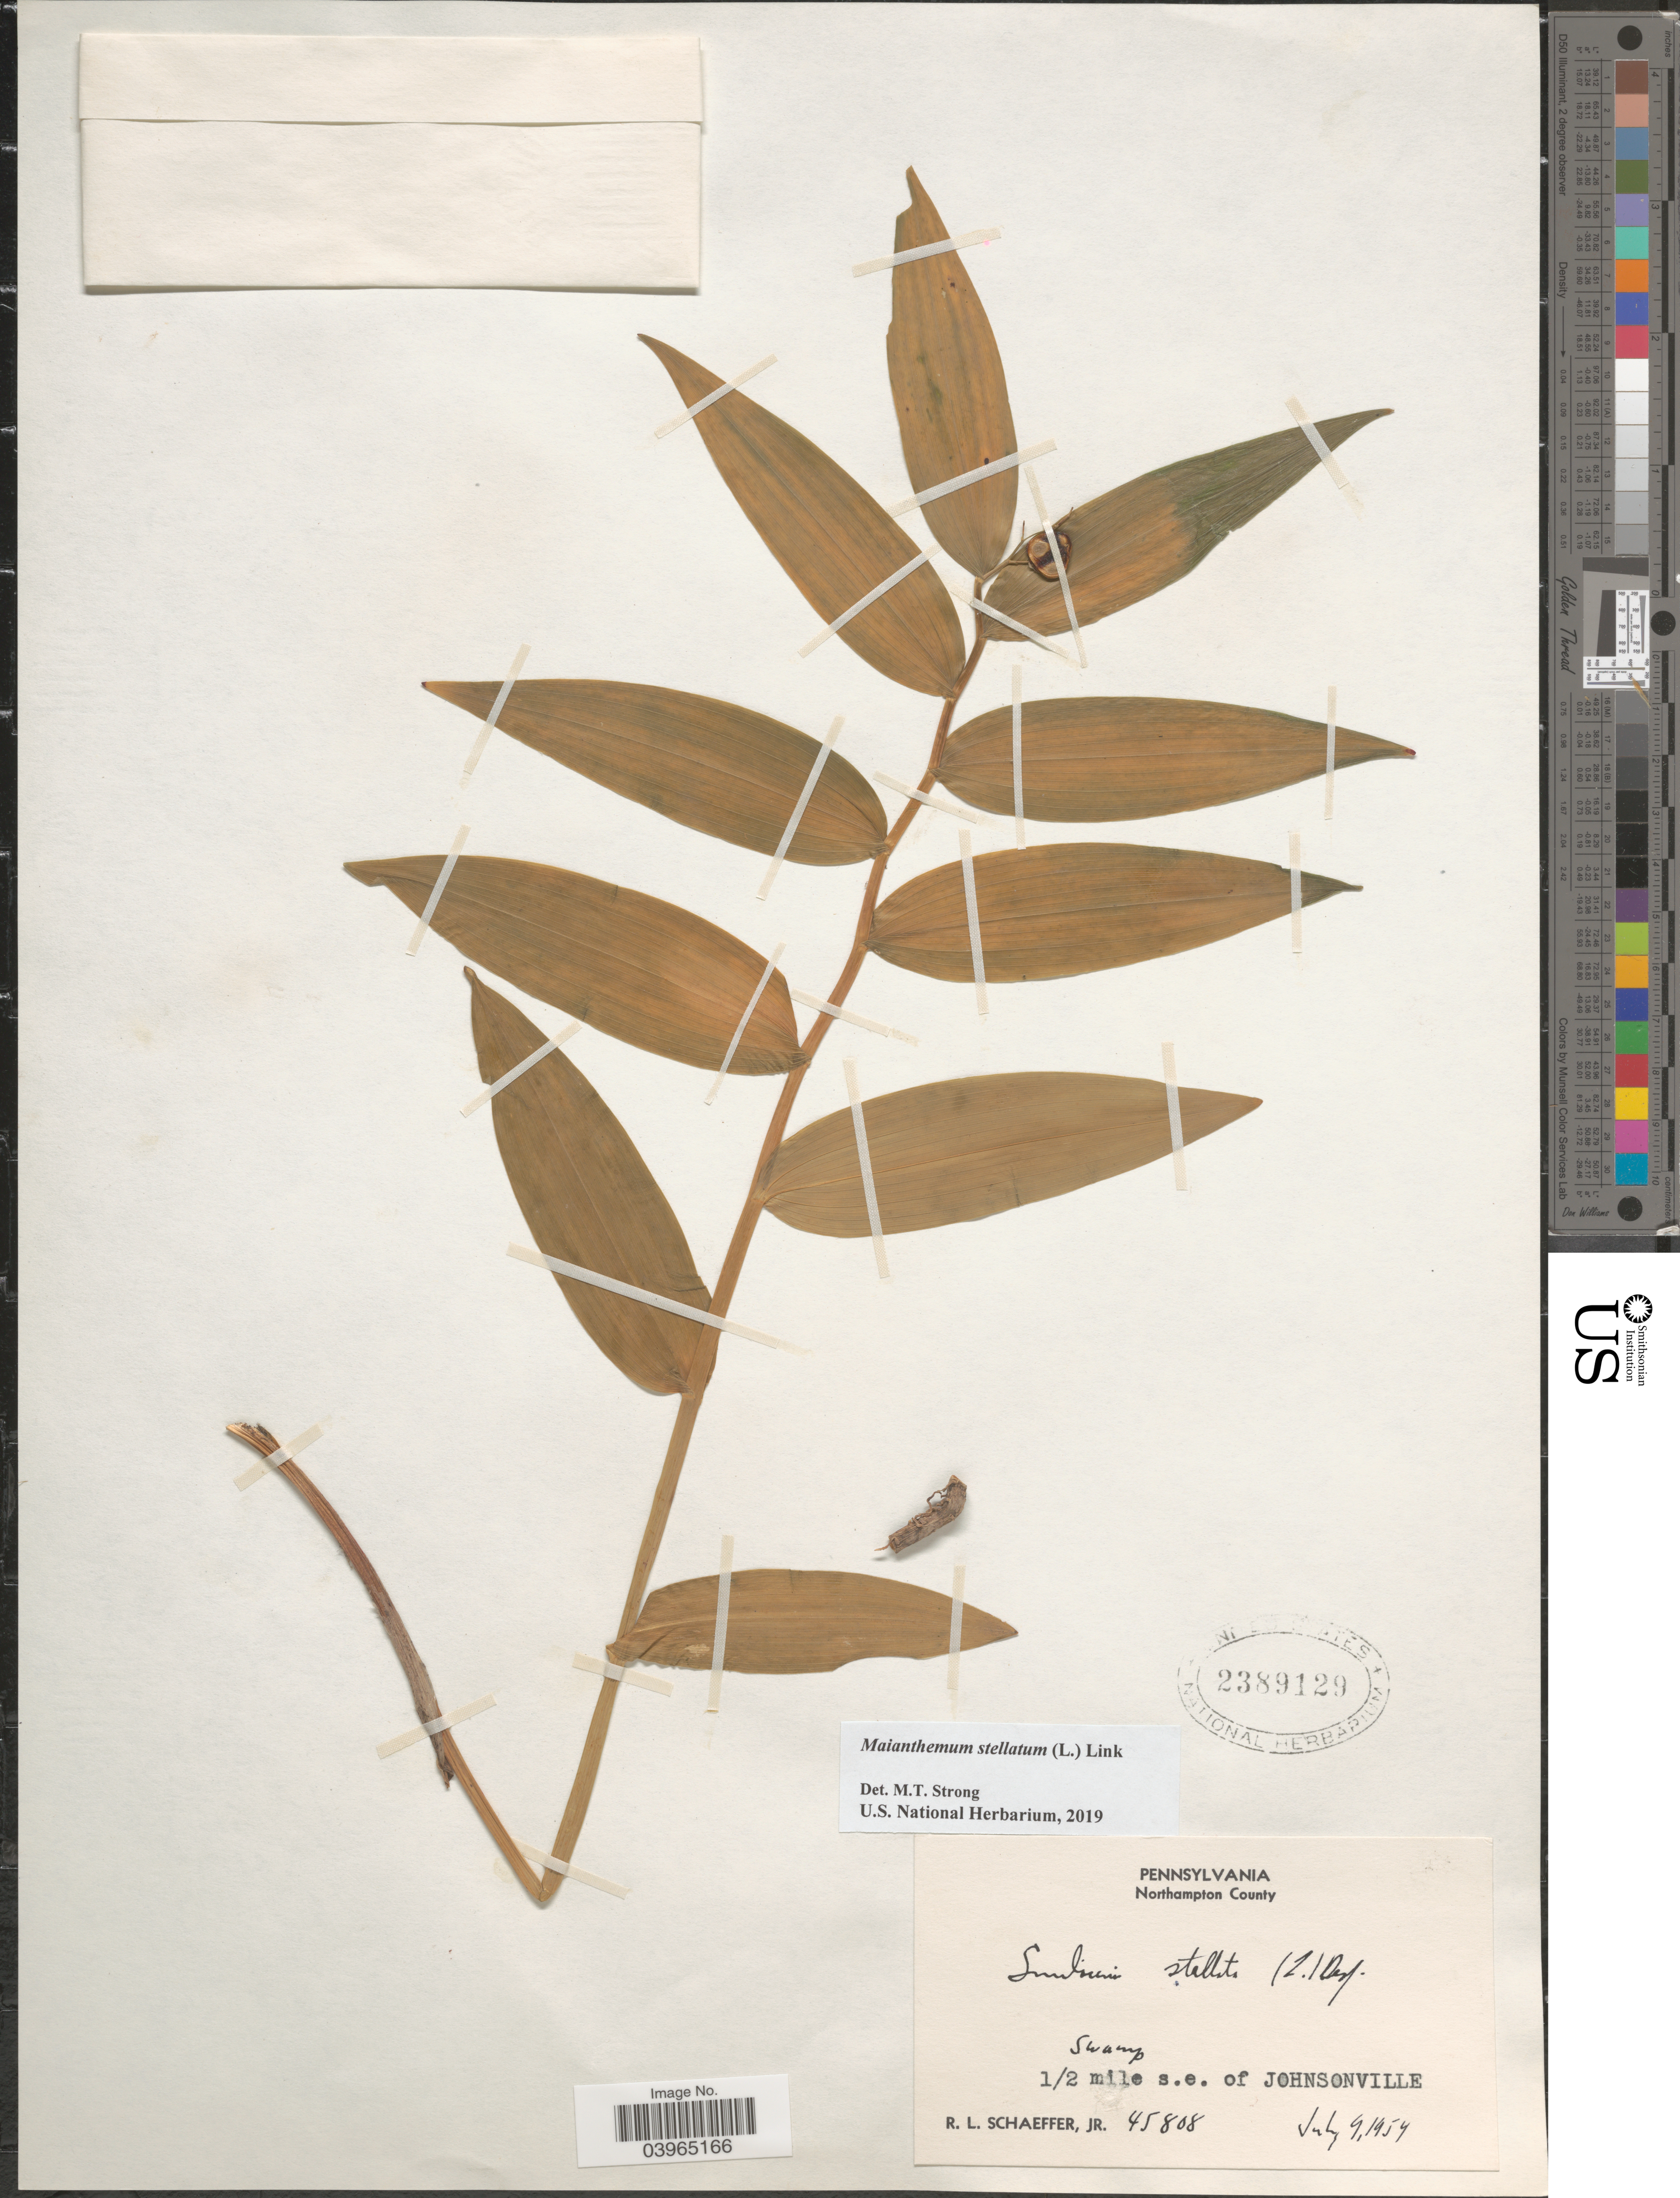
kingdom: Plantae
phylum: Tracheophyta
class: Liliopsida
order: Asparagales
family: Asparagaceae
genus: Maianthemum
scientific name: Maianthemum stellatum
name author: (L.) Link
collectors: R. L. Schaeffer Jr.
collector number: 45808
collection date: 1954-07-09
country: United States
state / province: Pennsylvania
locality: Northampton County. Swamp ½ mile s.e. of Johnsonville.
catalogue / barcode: US 2389129